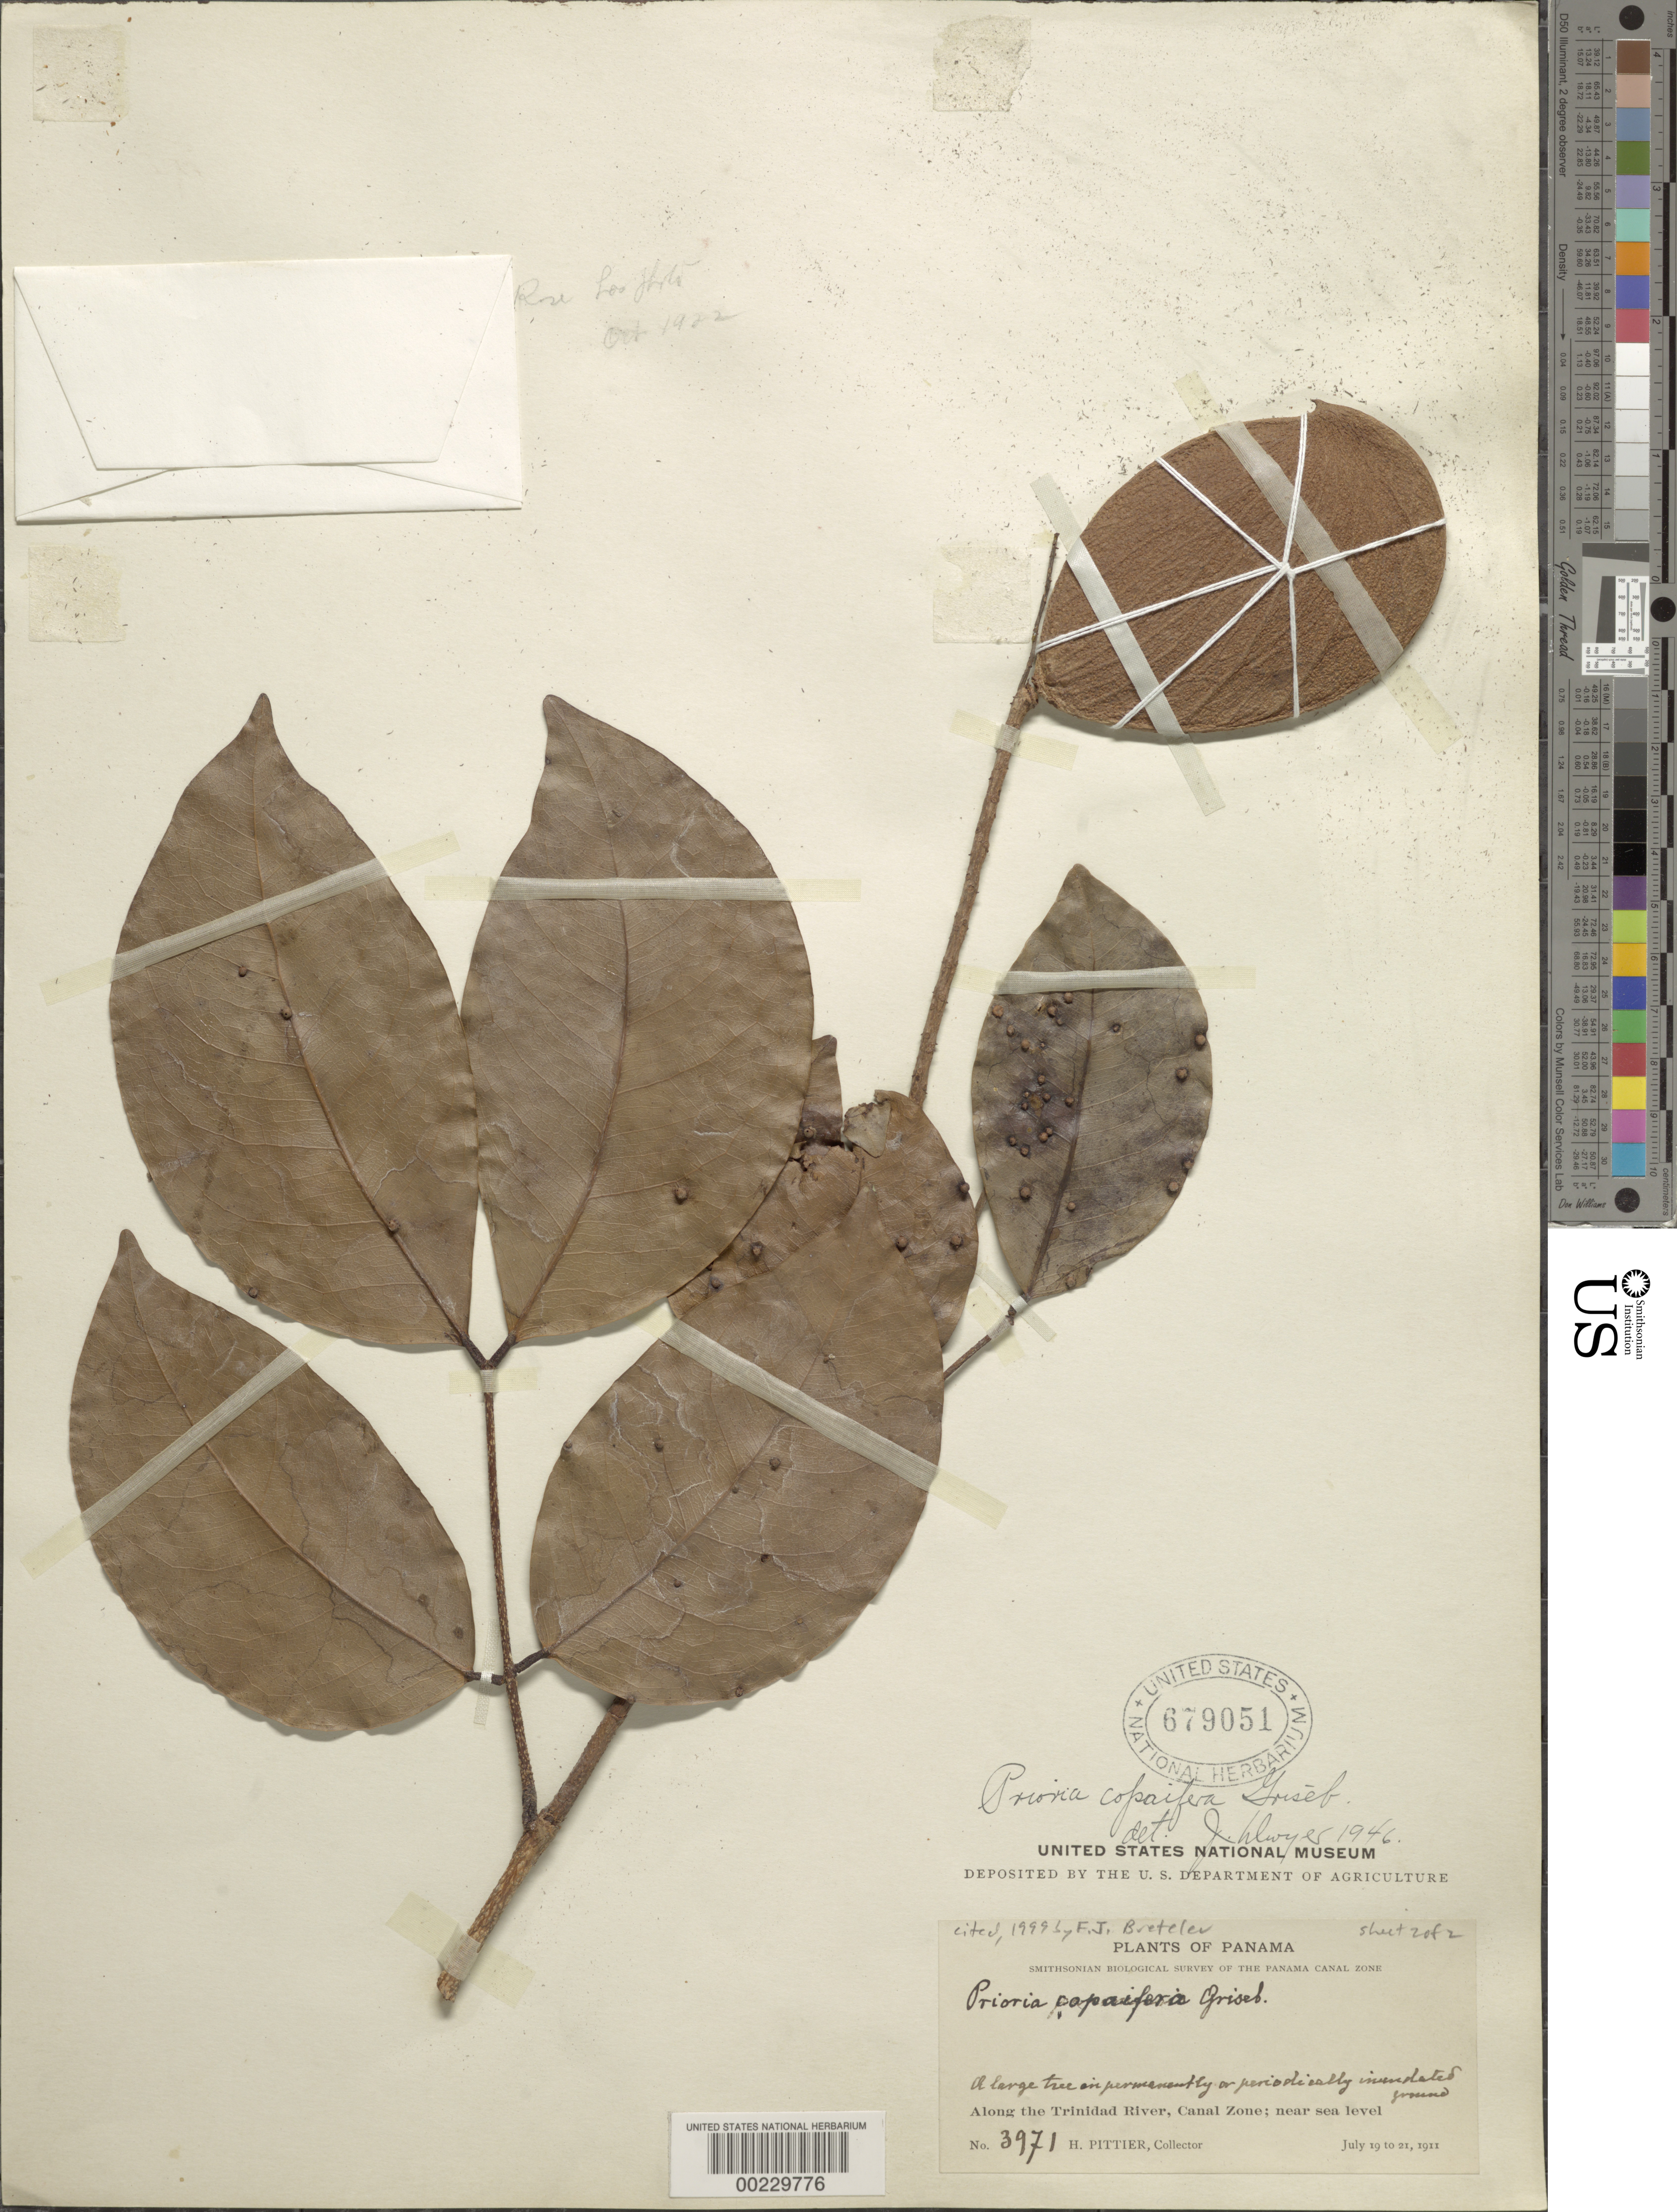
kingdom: Plantae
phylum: Tracheophyta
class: Magnoliopsida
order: Fabales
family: Fabaceae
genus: Prioria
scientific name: Prioria copaifera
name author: Griseb.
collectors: H. F. Pittier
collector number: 3971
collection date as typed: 19 Jul 1911 to 21 Jul 1911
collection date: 1911-07-19/1911-07-21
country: Panama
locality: Along the Trinidad River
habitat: Permanently or periodically inundated ground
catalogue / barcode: US 679051